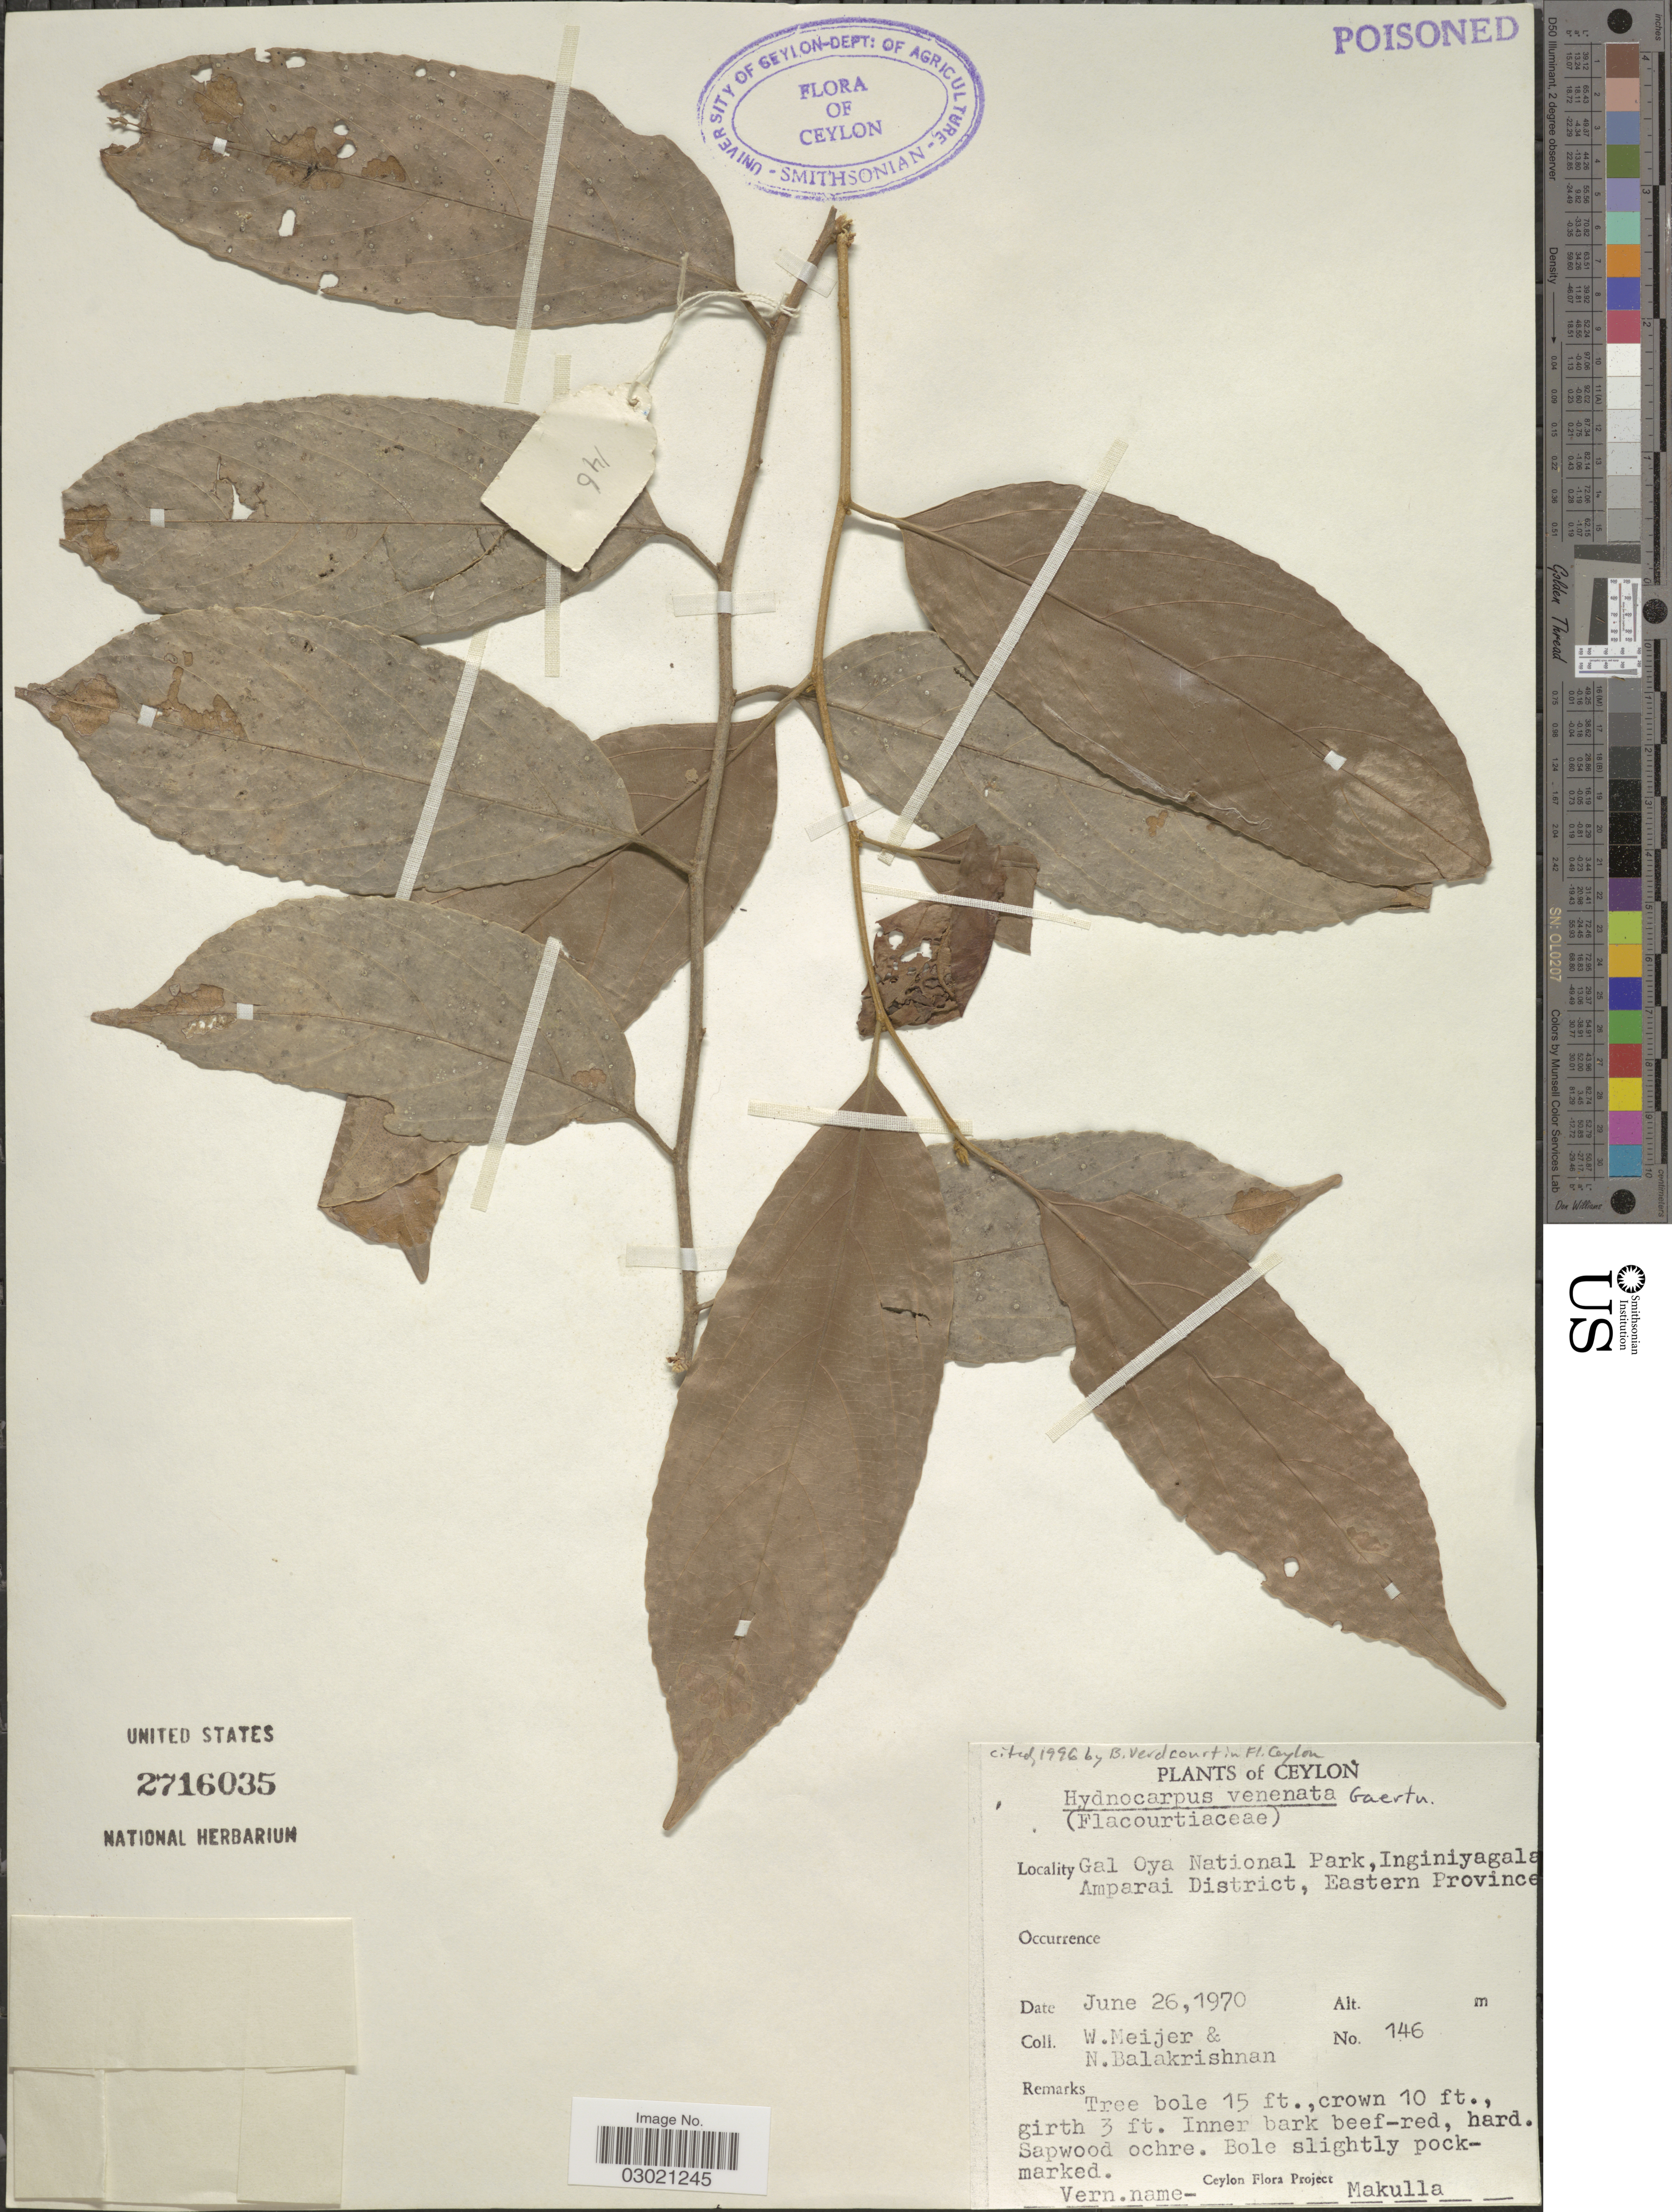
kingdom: Plantae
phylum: Tracheophyta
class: Magnoliopsida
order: Malpighiales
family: Achariaceae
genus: Hydnocarpus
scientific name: Hydnocarpus venenatus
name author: Gaertn.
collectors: W. Meijer & N. Balakrishnan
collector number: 146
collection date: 1970-06-26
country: Sri Lanka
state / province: Eastern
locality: Ceylon, Gal Oya National Park, Inginiyagala Amparai District.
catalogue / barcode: US 2716035